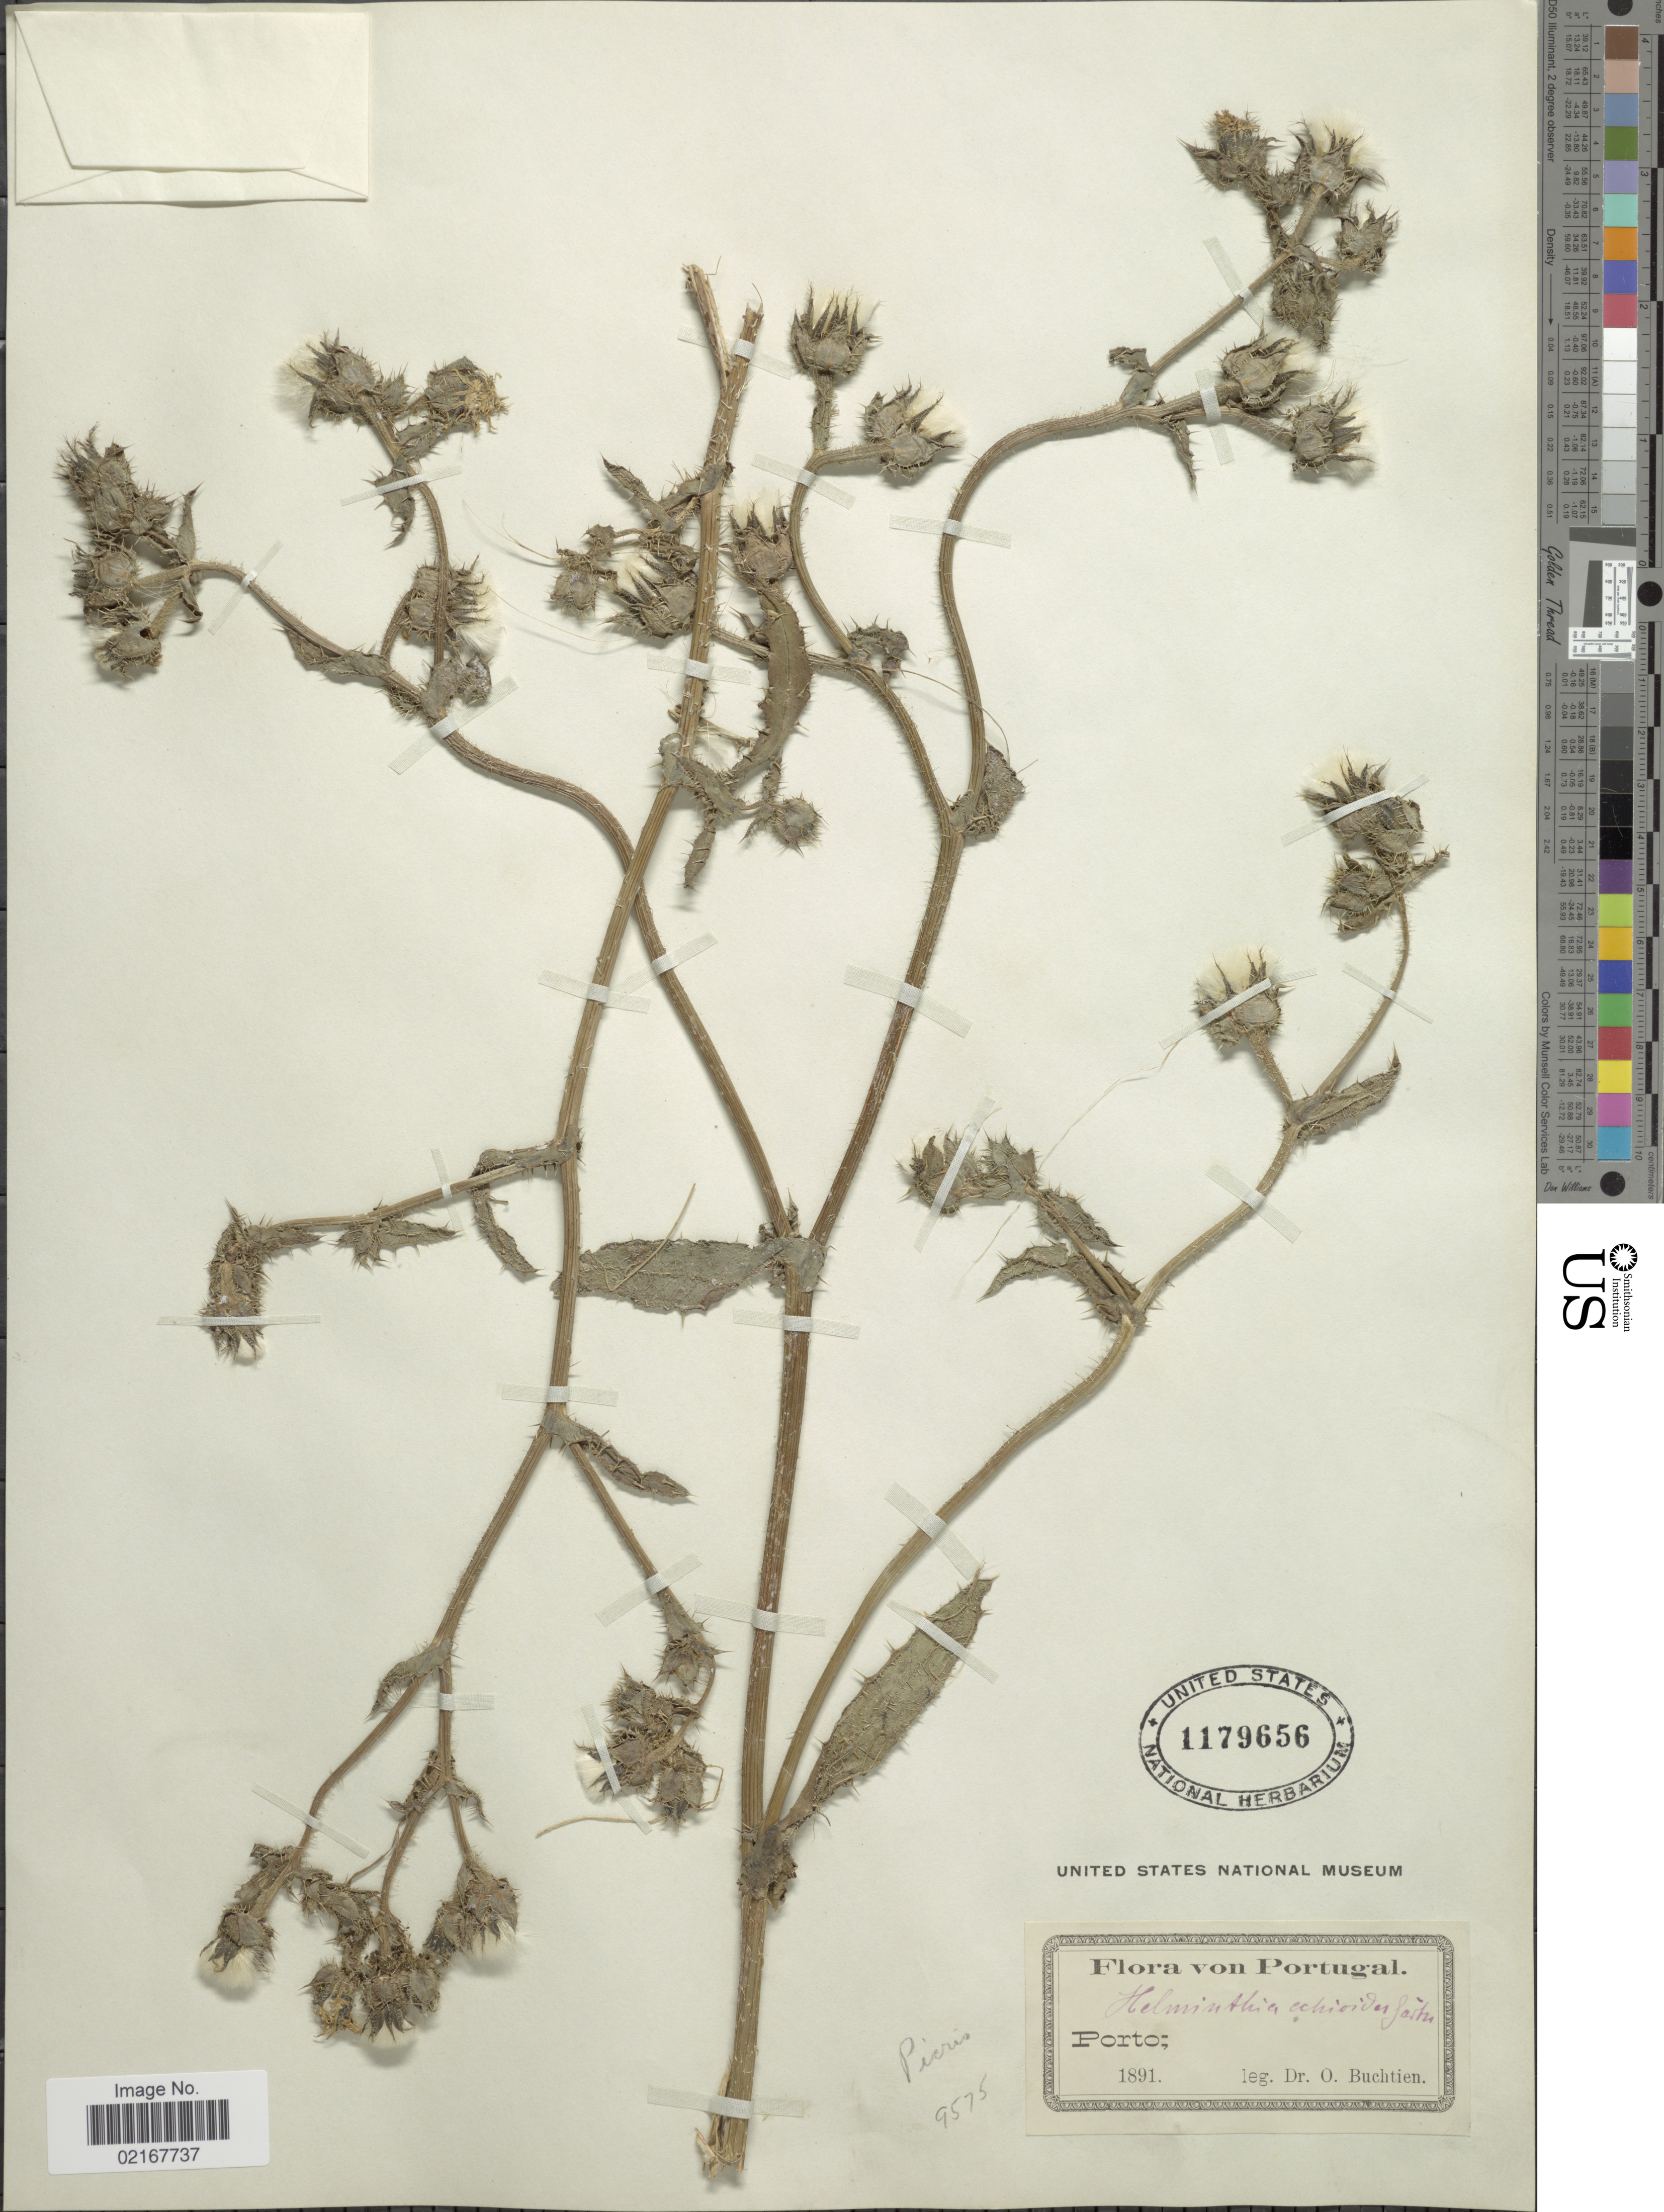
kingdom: Plantae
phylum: Tracheophyta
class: Magnoliopsida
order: Asterales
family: Asteraceae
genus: Helminthotheca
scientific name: Helminthotheca echioides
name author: (L.) Holub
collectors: O. Buchtien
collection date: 1891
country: Portugal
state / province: Porto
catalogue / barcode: US 1179656